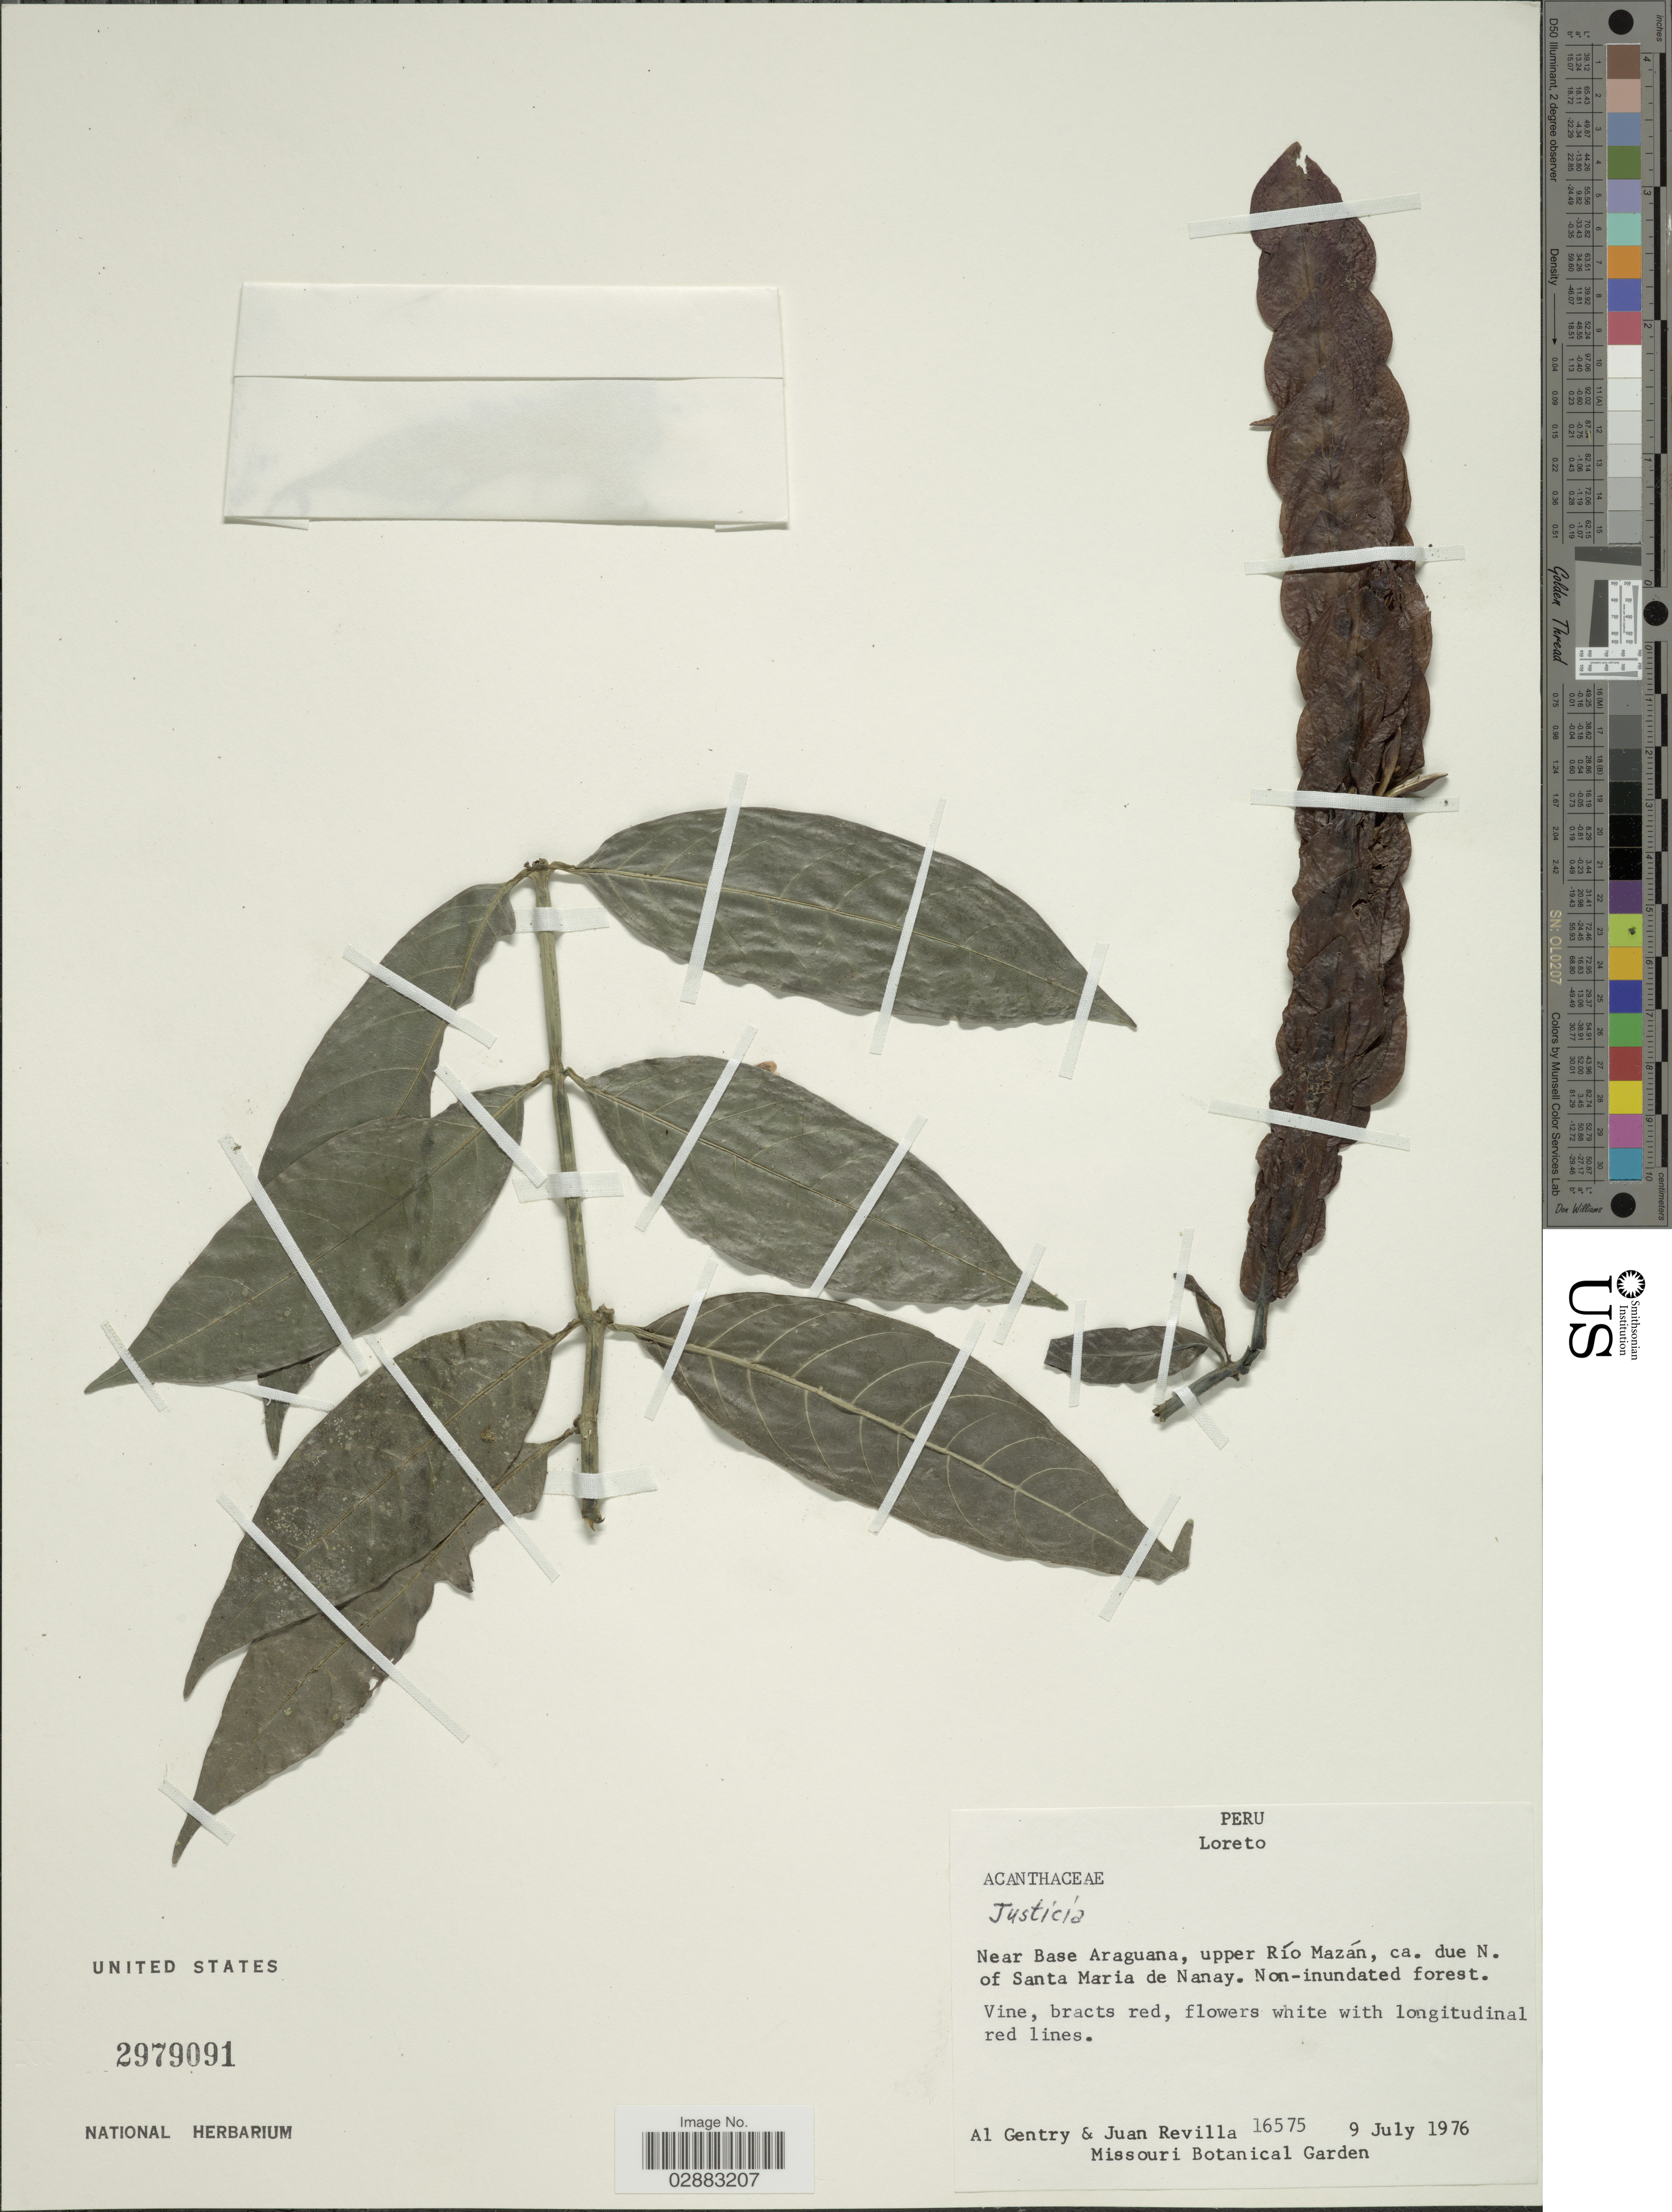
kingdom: Plantae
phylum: Tracheophyta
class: Magnoliopsida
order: Lamiales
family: Acanthaceae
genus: Beloperone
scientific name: Beloperone pyrrhostachya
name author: Lindau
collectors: A. H. Gentry & J. Revilla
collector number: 16575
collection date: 1976-07-09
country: Peru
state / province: Loreto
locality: Near Base Araguana, upper Río Mazán, ca. due N. of Santa Maria de Nanay.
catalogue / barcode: US 2979091